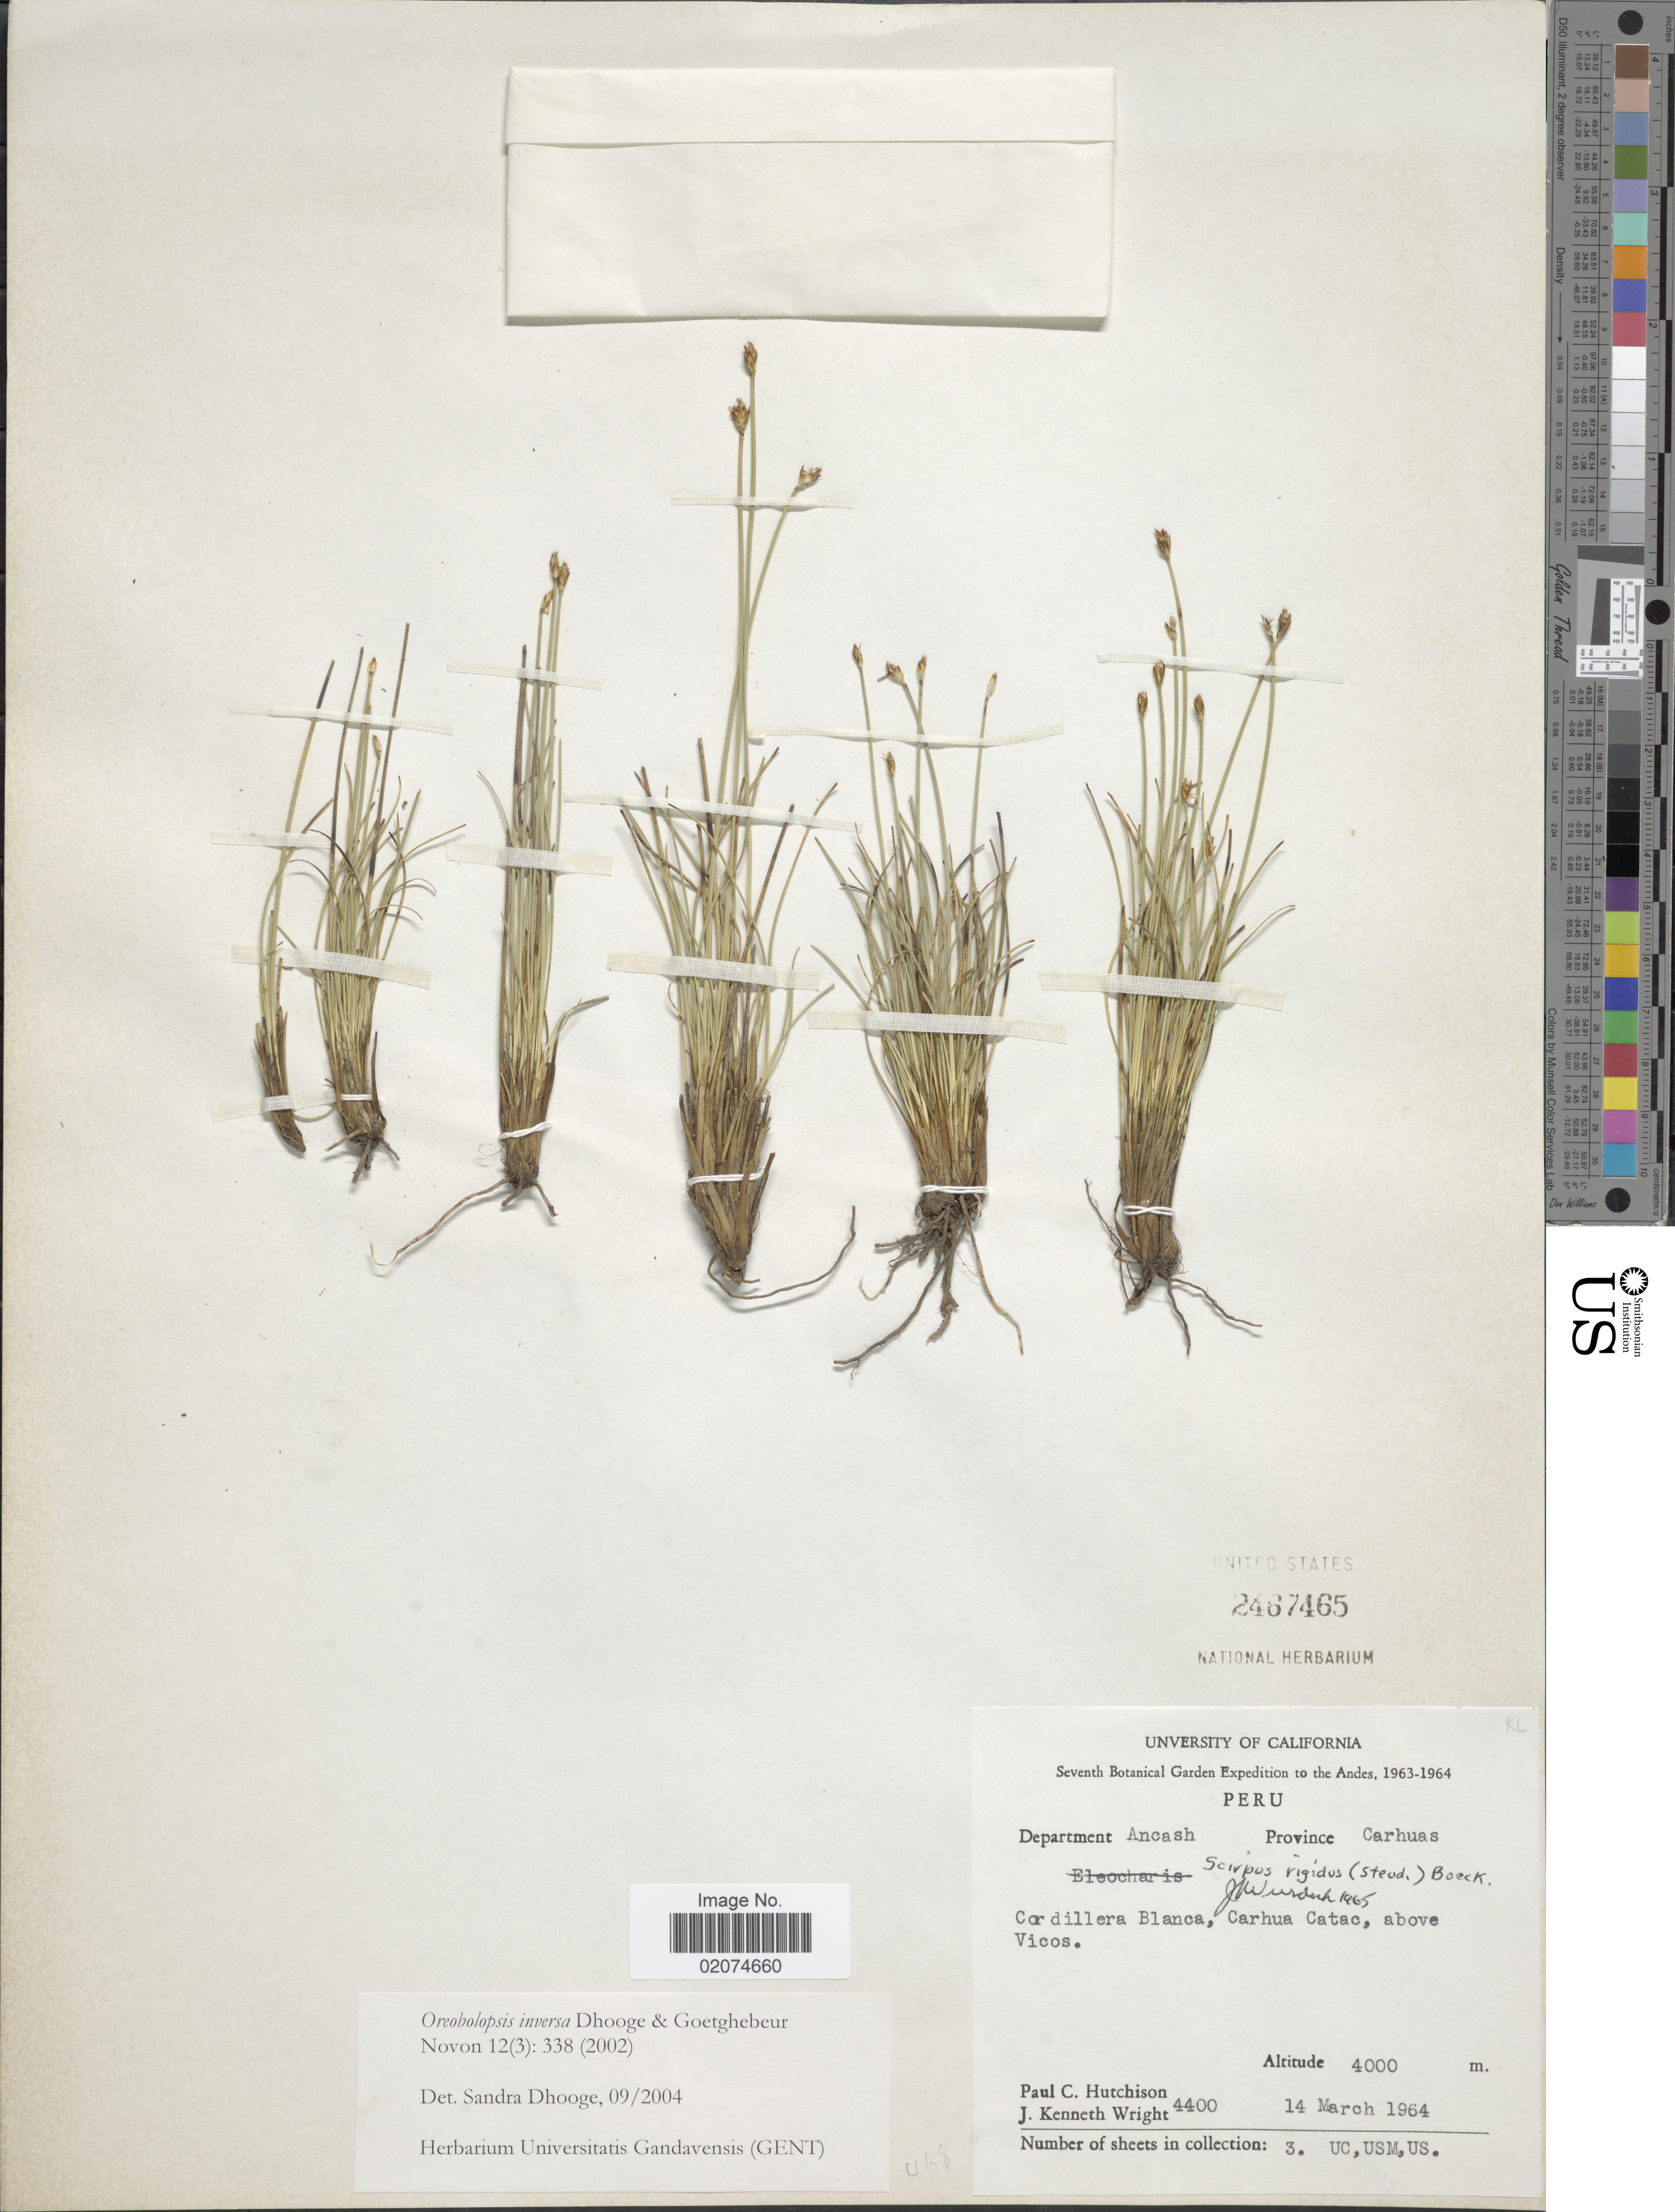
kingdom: Plantae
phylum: Tracheophyta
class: Liliopsida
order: Poales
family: Cyperaceae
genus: Trichophorum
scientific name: Trichophorum inversum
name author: (Dhooge & Goetgh.) Lév.-Bourret & J.R. Starr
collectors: P. C. Hutchison & J. K. Wright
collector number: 4400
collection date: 1964-03-14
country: Peru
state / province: Ancash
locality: Department Ancash, Province Carhuas. Cordillera Blanca, Carhua Catac, above Vicos.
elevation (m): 4000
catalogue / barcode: US 2467465